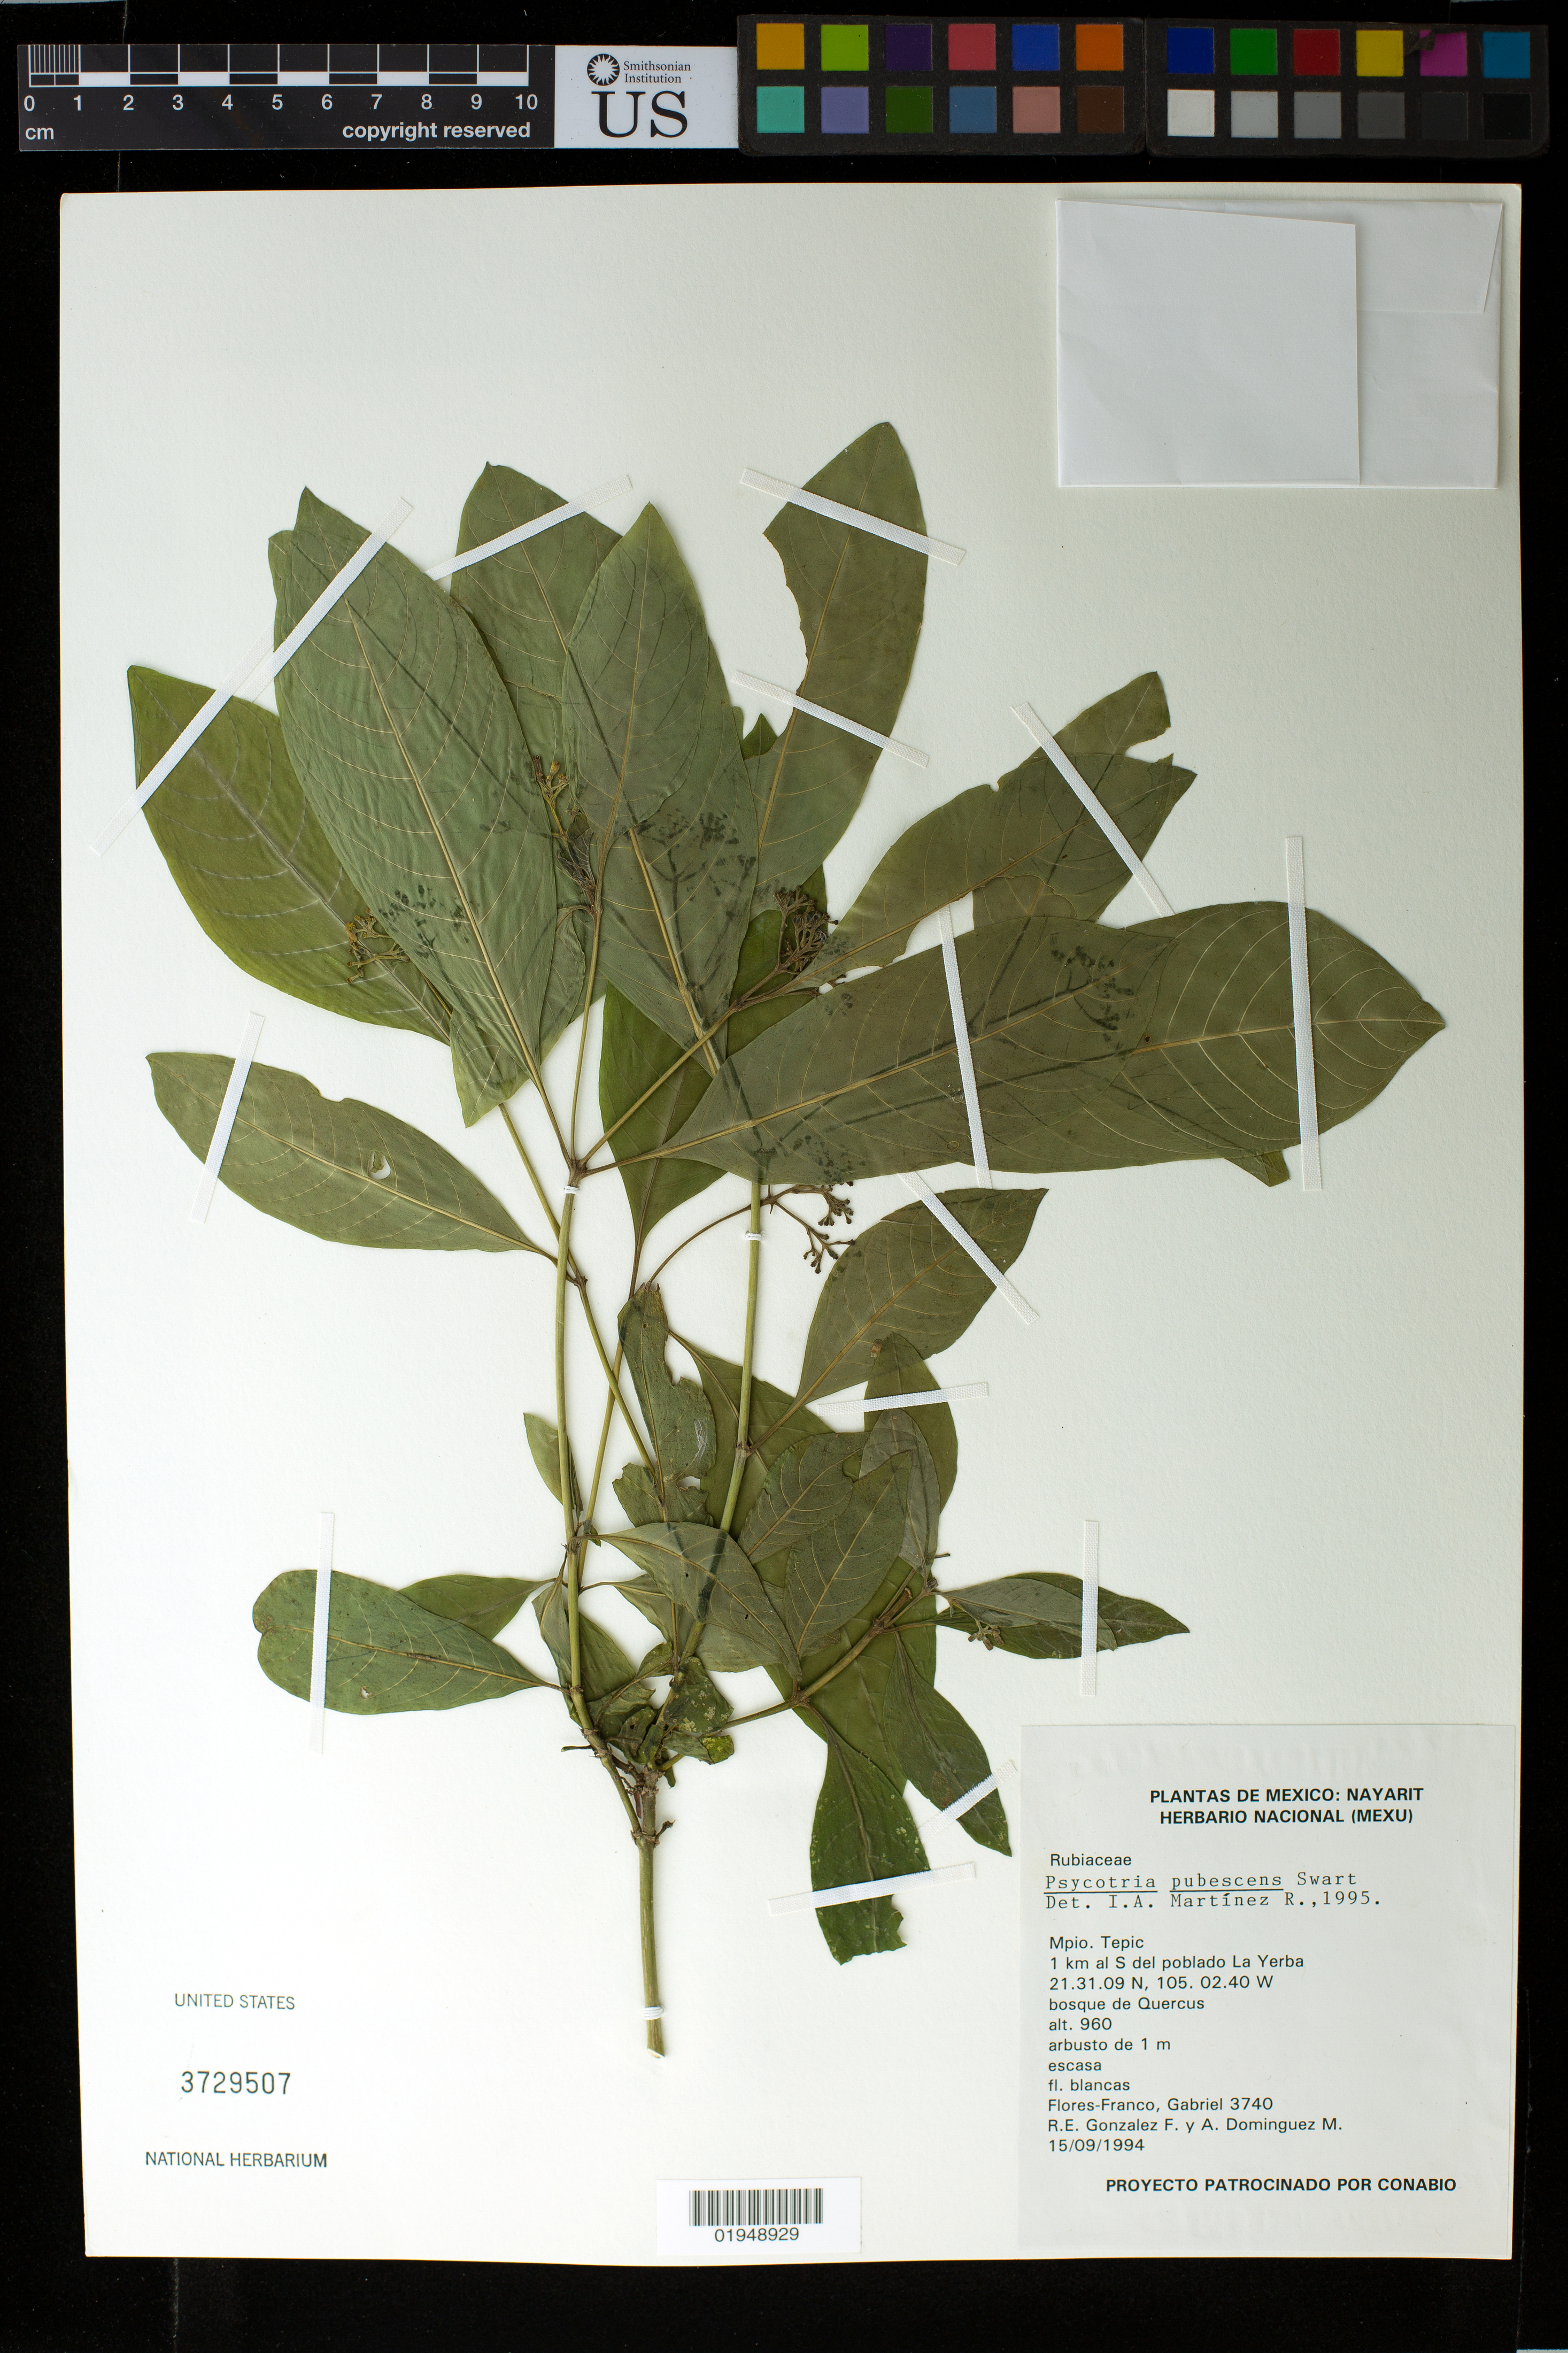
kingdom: Plantae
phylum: Tracheophyta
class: Magnoliopsida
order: Fabales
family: Fabaceae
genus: Lupinus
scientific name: Lupinus montanus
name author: Kunth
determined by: Martinez R., I. A.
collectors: G. Flores F., R. E. Gonzalez F. & A. Dominguez M.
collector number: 3740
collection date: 1994-09-15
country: Mexico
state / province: Nayarit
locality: Mpio. Tepic, 1 km al S del poblado La Yerba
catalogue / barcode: US 3729507